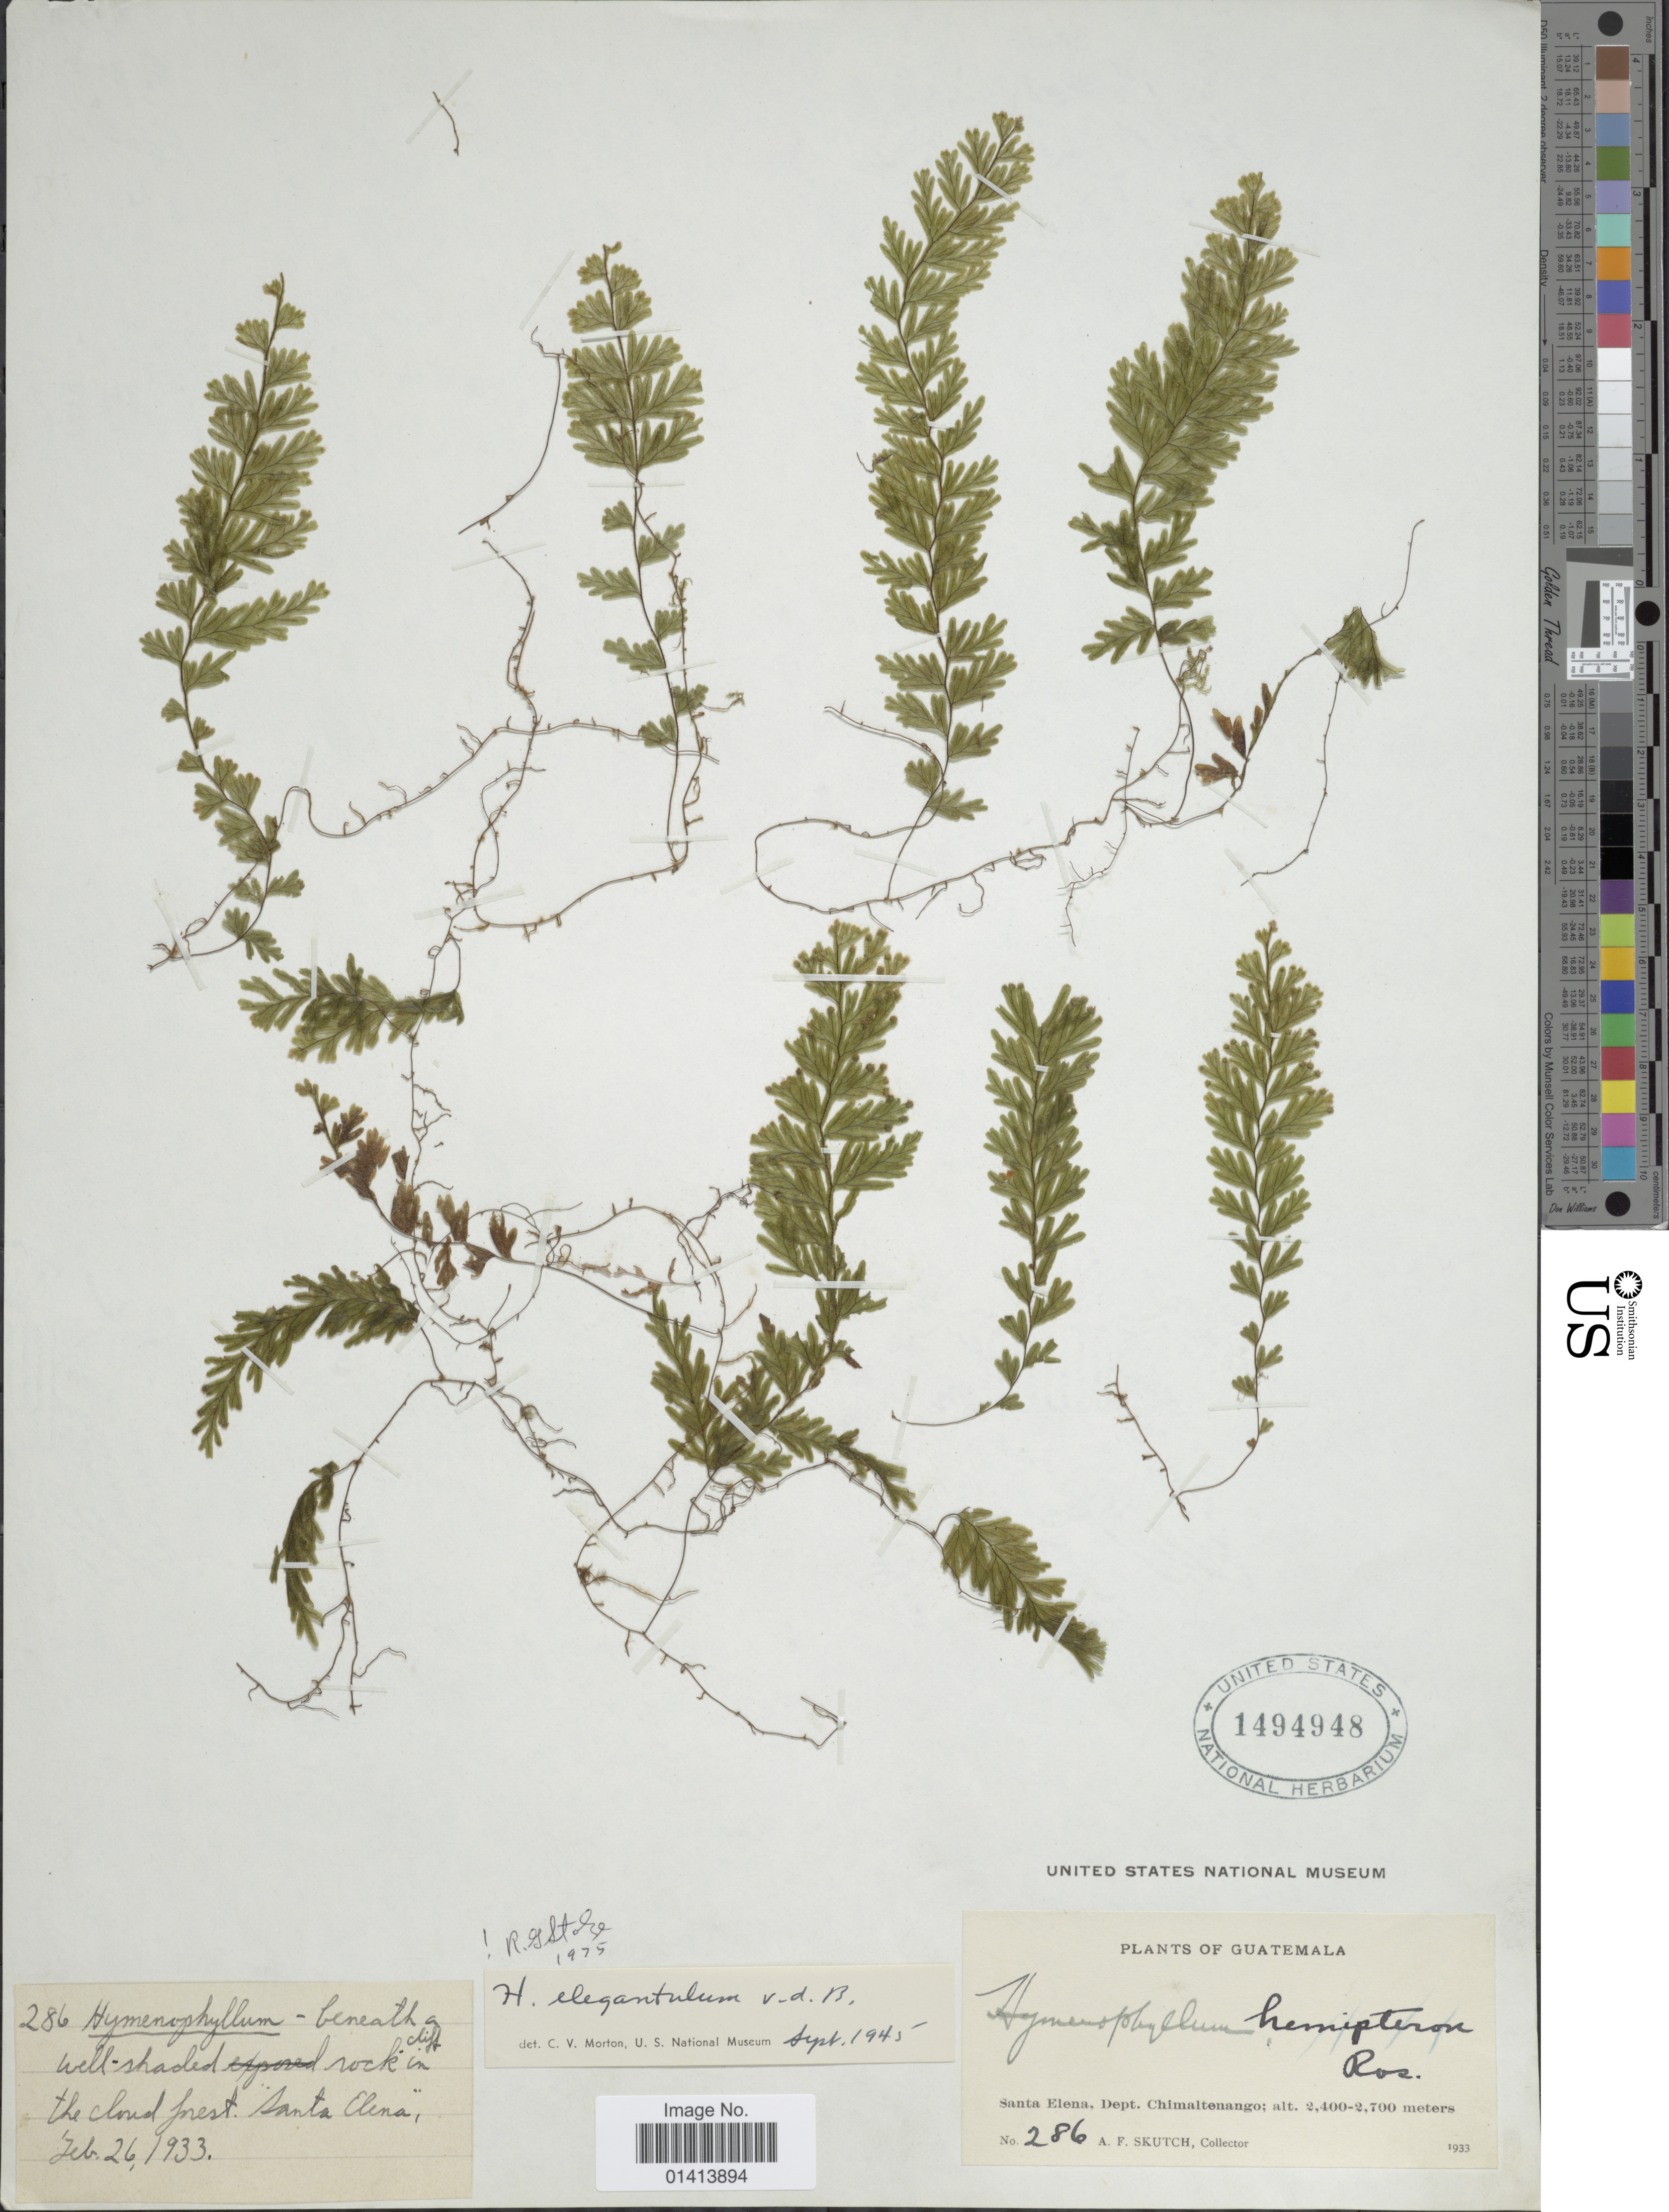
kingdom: Plantae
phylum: Tracheophyta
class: Polypodiopsida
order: Hymenophyllales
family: Hymenophyllaceae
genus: Hymenophyllum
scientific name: Hymenophyllum elegantulum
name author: Bosch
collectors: A. F. Skutch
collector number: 286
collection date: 1933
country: Guatemala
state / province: Chimaltenango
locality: Santa Elena, Dept Chimaltenango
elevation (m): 2400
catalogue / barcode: US 1494948